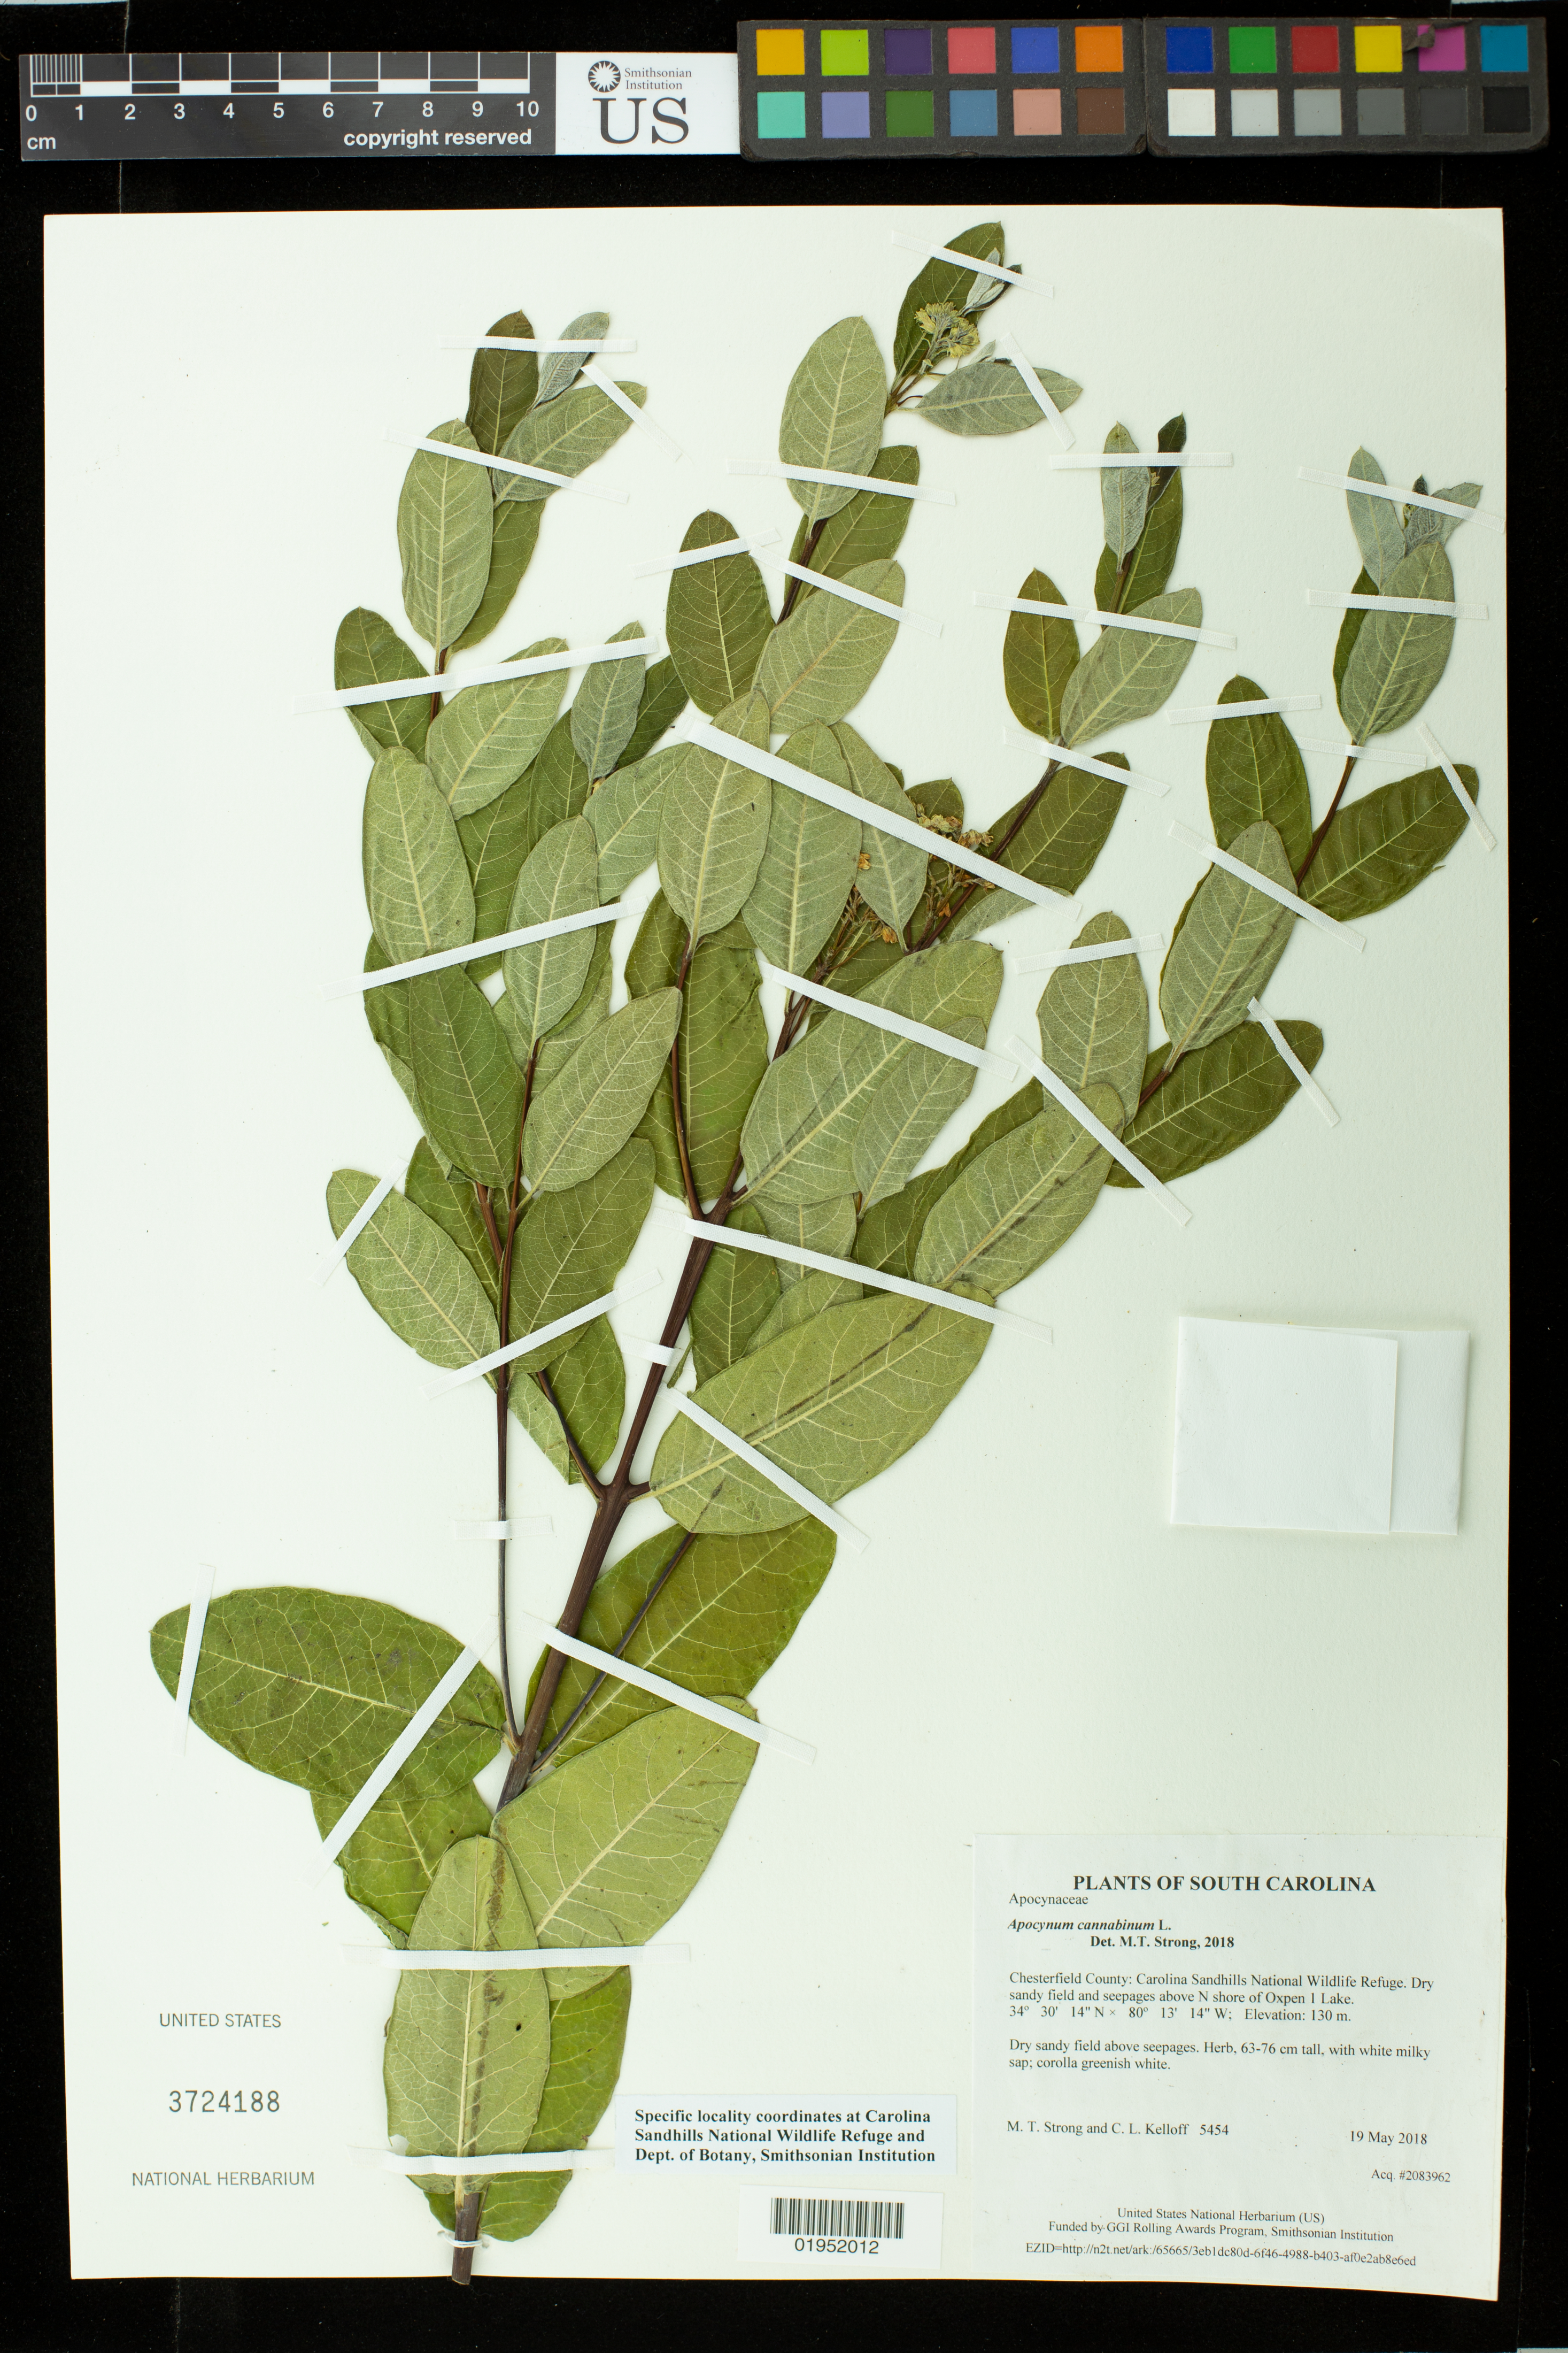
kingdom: Plantae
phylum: Tracheophyta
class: Magnoliopsida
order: Gentianales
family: Apocynaceae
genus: Apocynum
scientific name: Apocynum cannabinum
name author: L.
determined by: Strong, Mark T., (BOT), Smithsonian Institution - National Museum of Natural History (UNITED STATES)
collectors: M. T. Strong & C. L. Kelloff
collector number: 5454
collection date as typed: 19 May 2018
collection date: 2018-05-19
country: United States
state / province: South Carolina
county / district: Chesterfield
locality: Carolina Sandhills National Wildlife Refuge. Dry sandy field and seepages above N shore of Oxpen 1 Lake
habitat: Dry sandy field above seepages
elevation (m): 130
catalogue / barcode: US 3724188